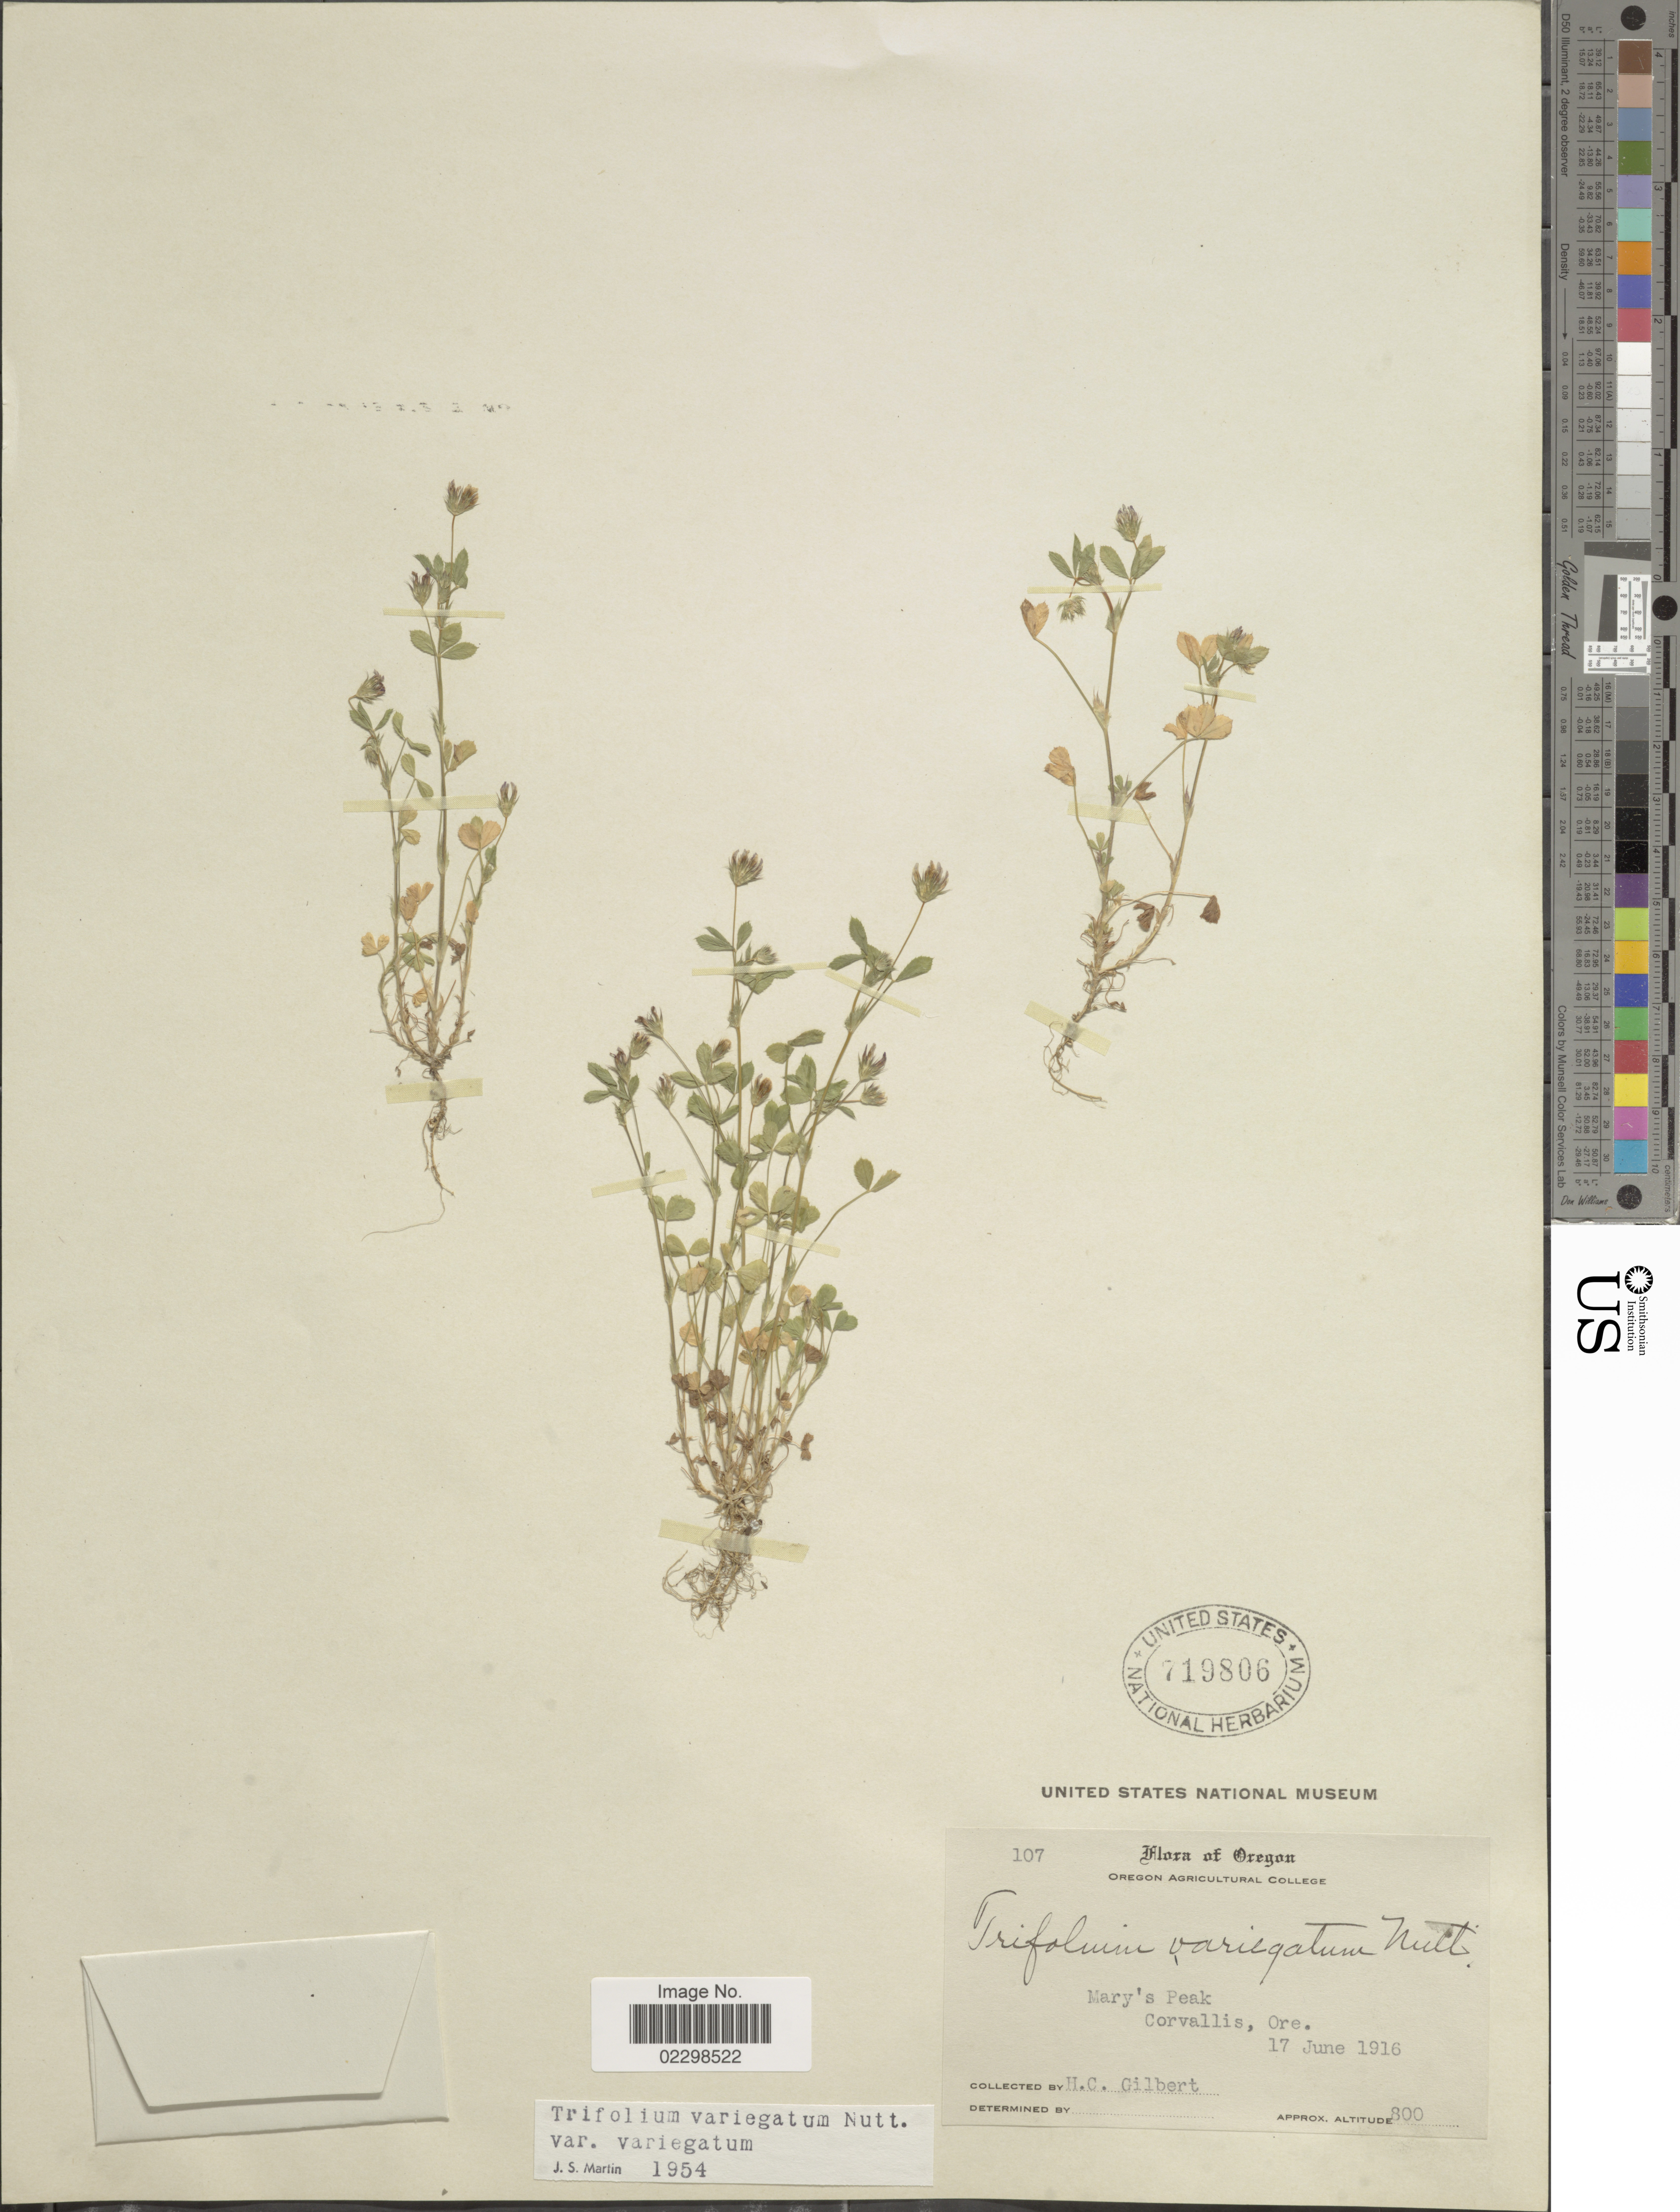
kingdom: Plantae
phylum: Tracheophyta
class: Magnoliopsida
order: Fabales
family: Fabaceae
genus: Trifolium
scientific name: Trifolium variegatum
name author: Nutt.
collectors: H. Gilbert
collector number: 107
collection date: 1916-06-17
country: United States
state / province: Oregon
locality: Mary's Peak, Corvallis, Ore.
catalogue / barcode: US 719806